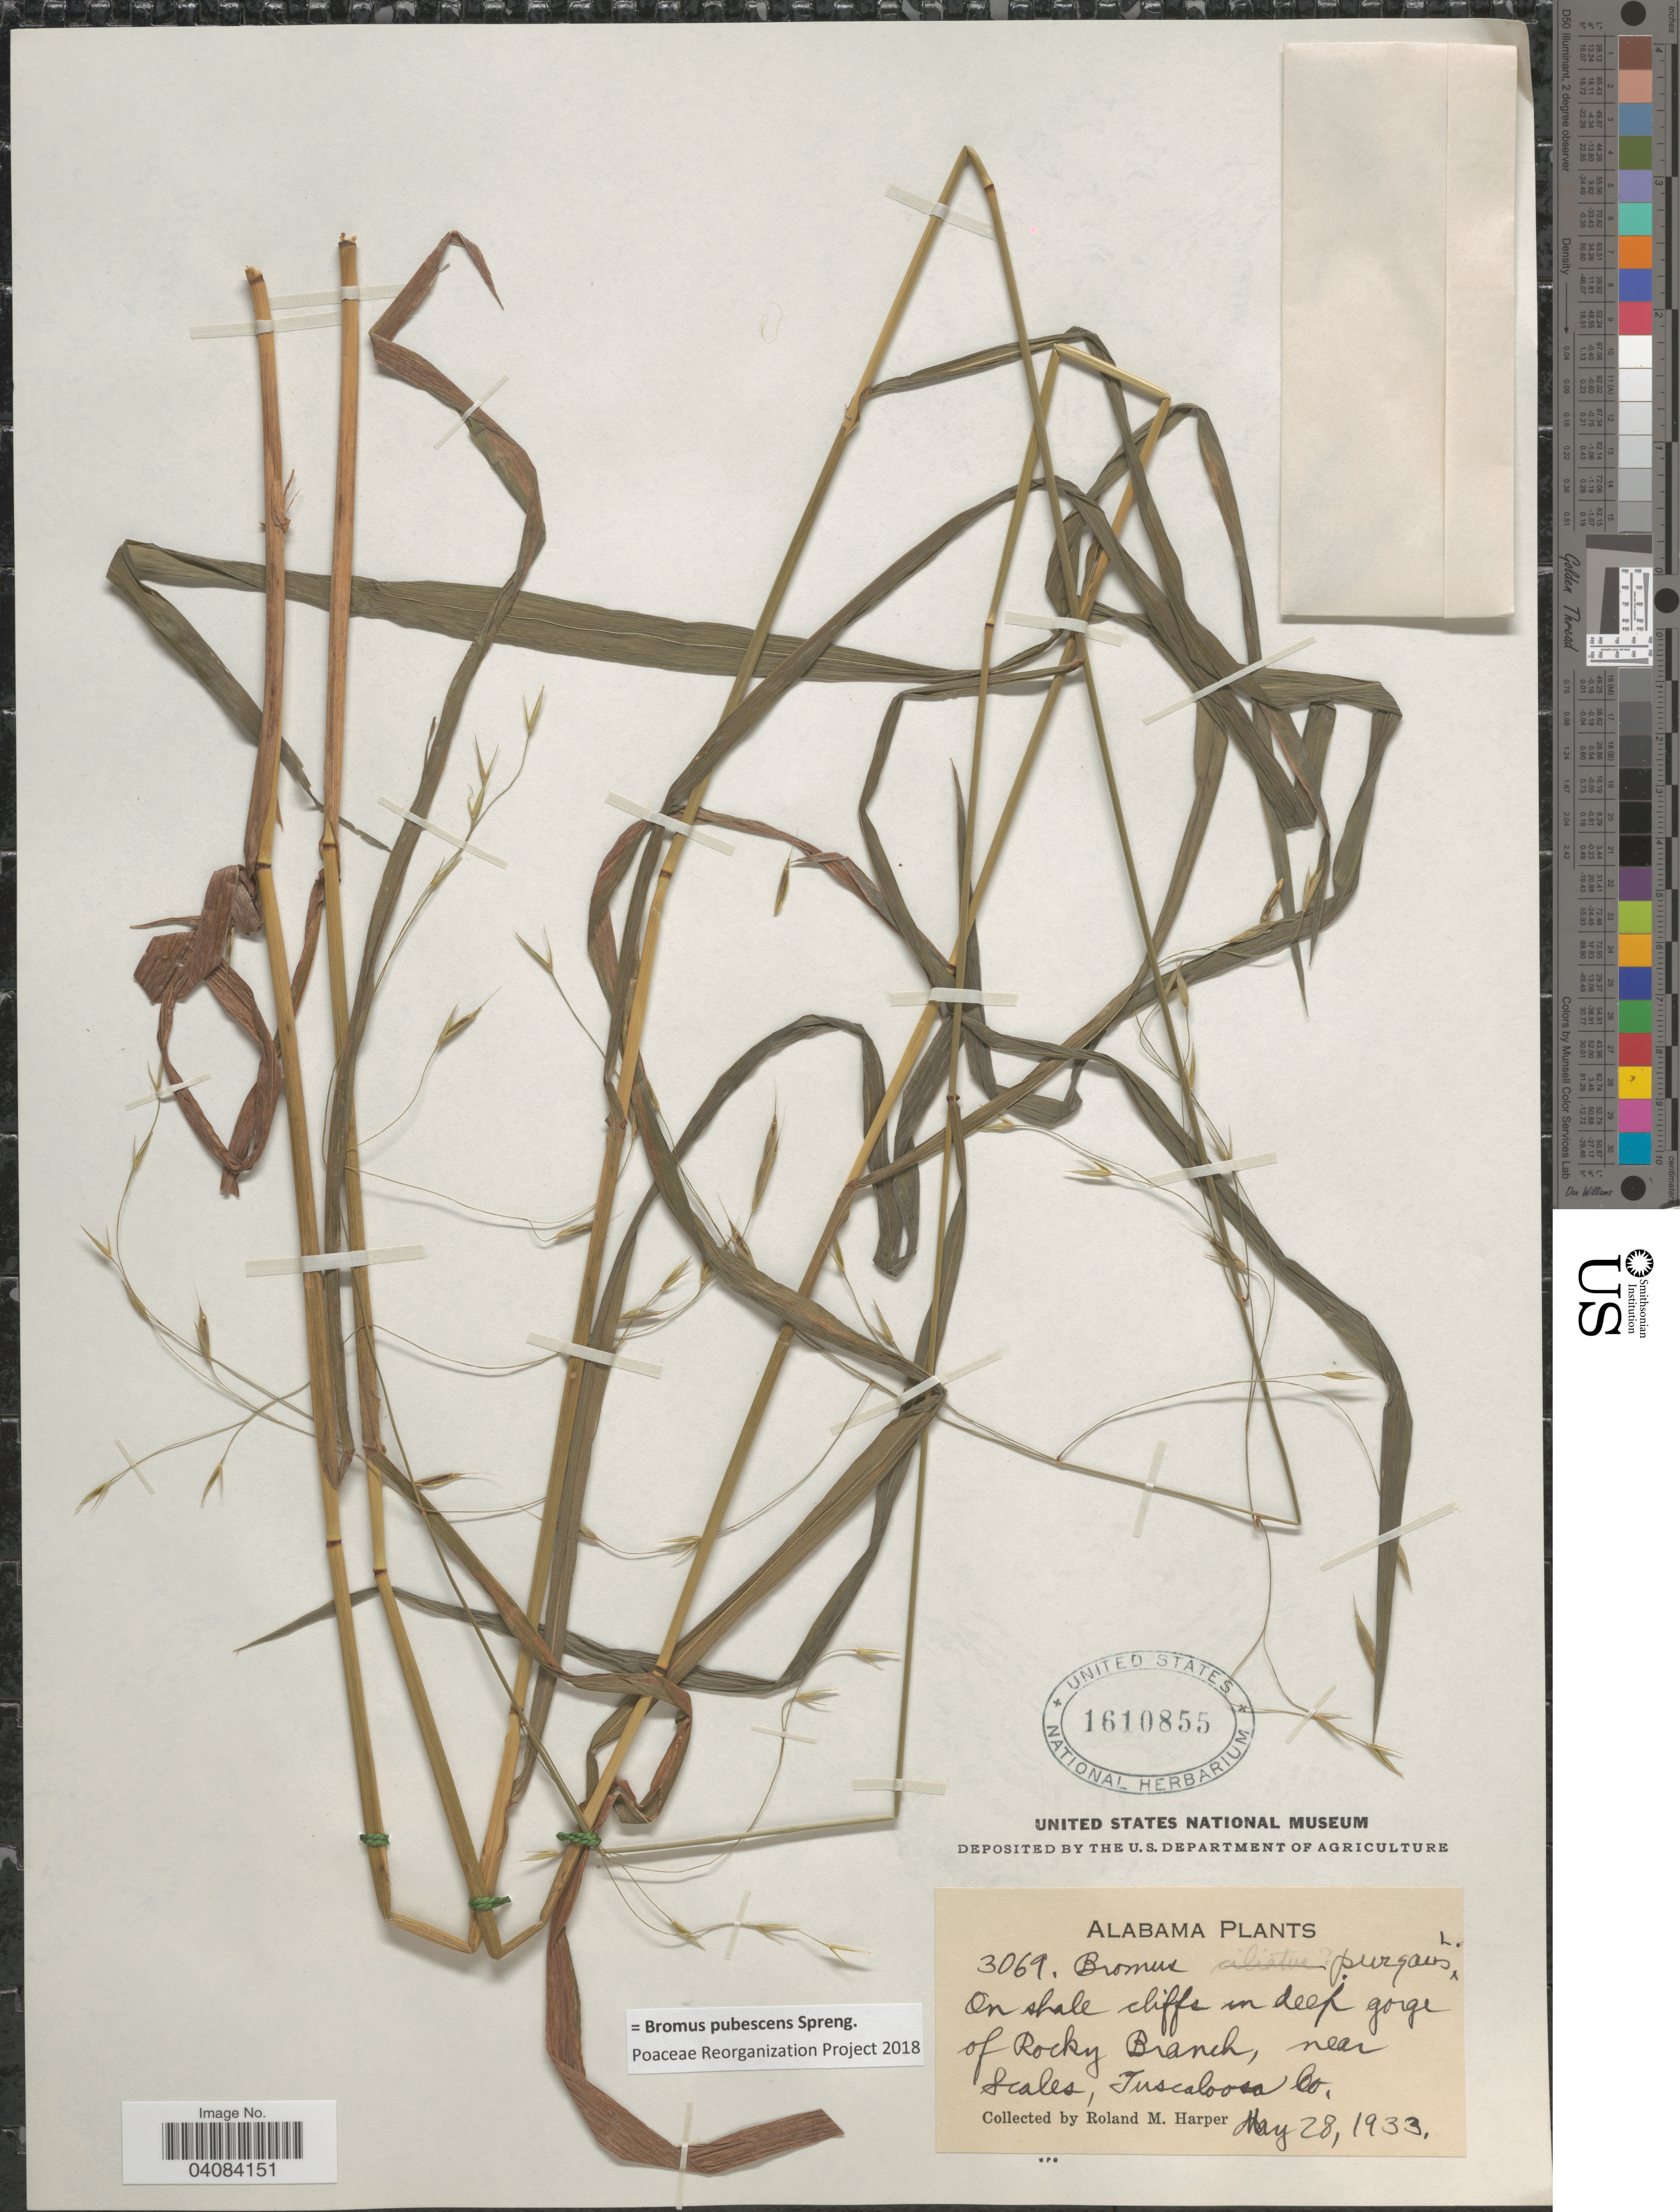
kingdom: Plantae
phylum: Tracheophyta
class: Liliopsida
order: Poales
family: Poaceae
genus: Bromus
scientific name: Bromus pubescens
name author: Muhl. ex Willd.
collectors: R. M. Harper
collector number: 3069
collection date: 1933-05-28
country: United States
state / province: Alabama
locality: On shale cliffs in deep gorge of Rocky Branch, near Scales, Tuscaloosa Co.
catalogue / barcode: US 1610855